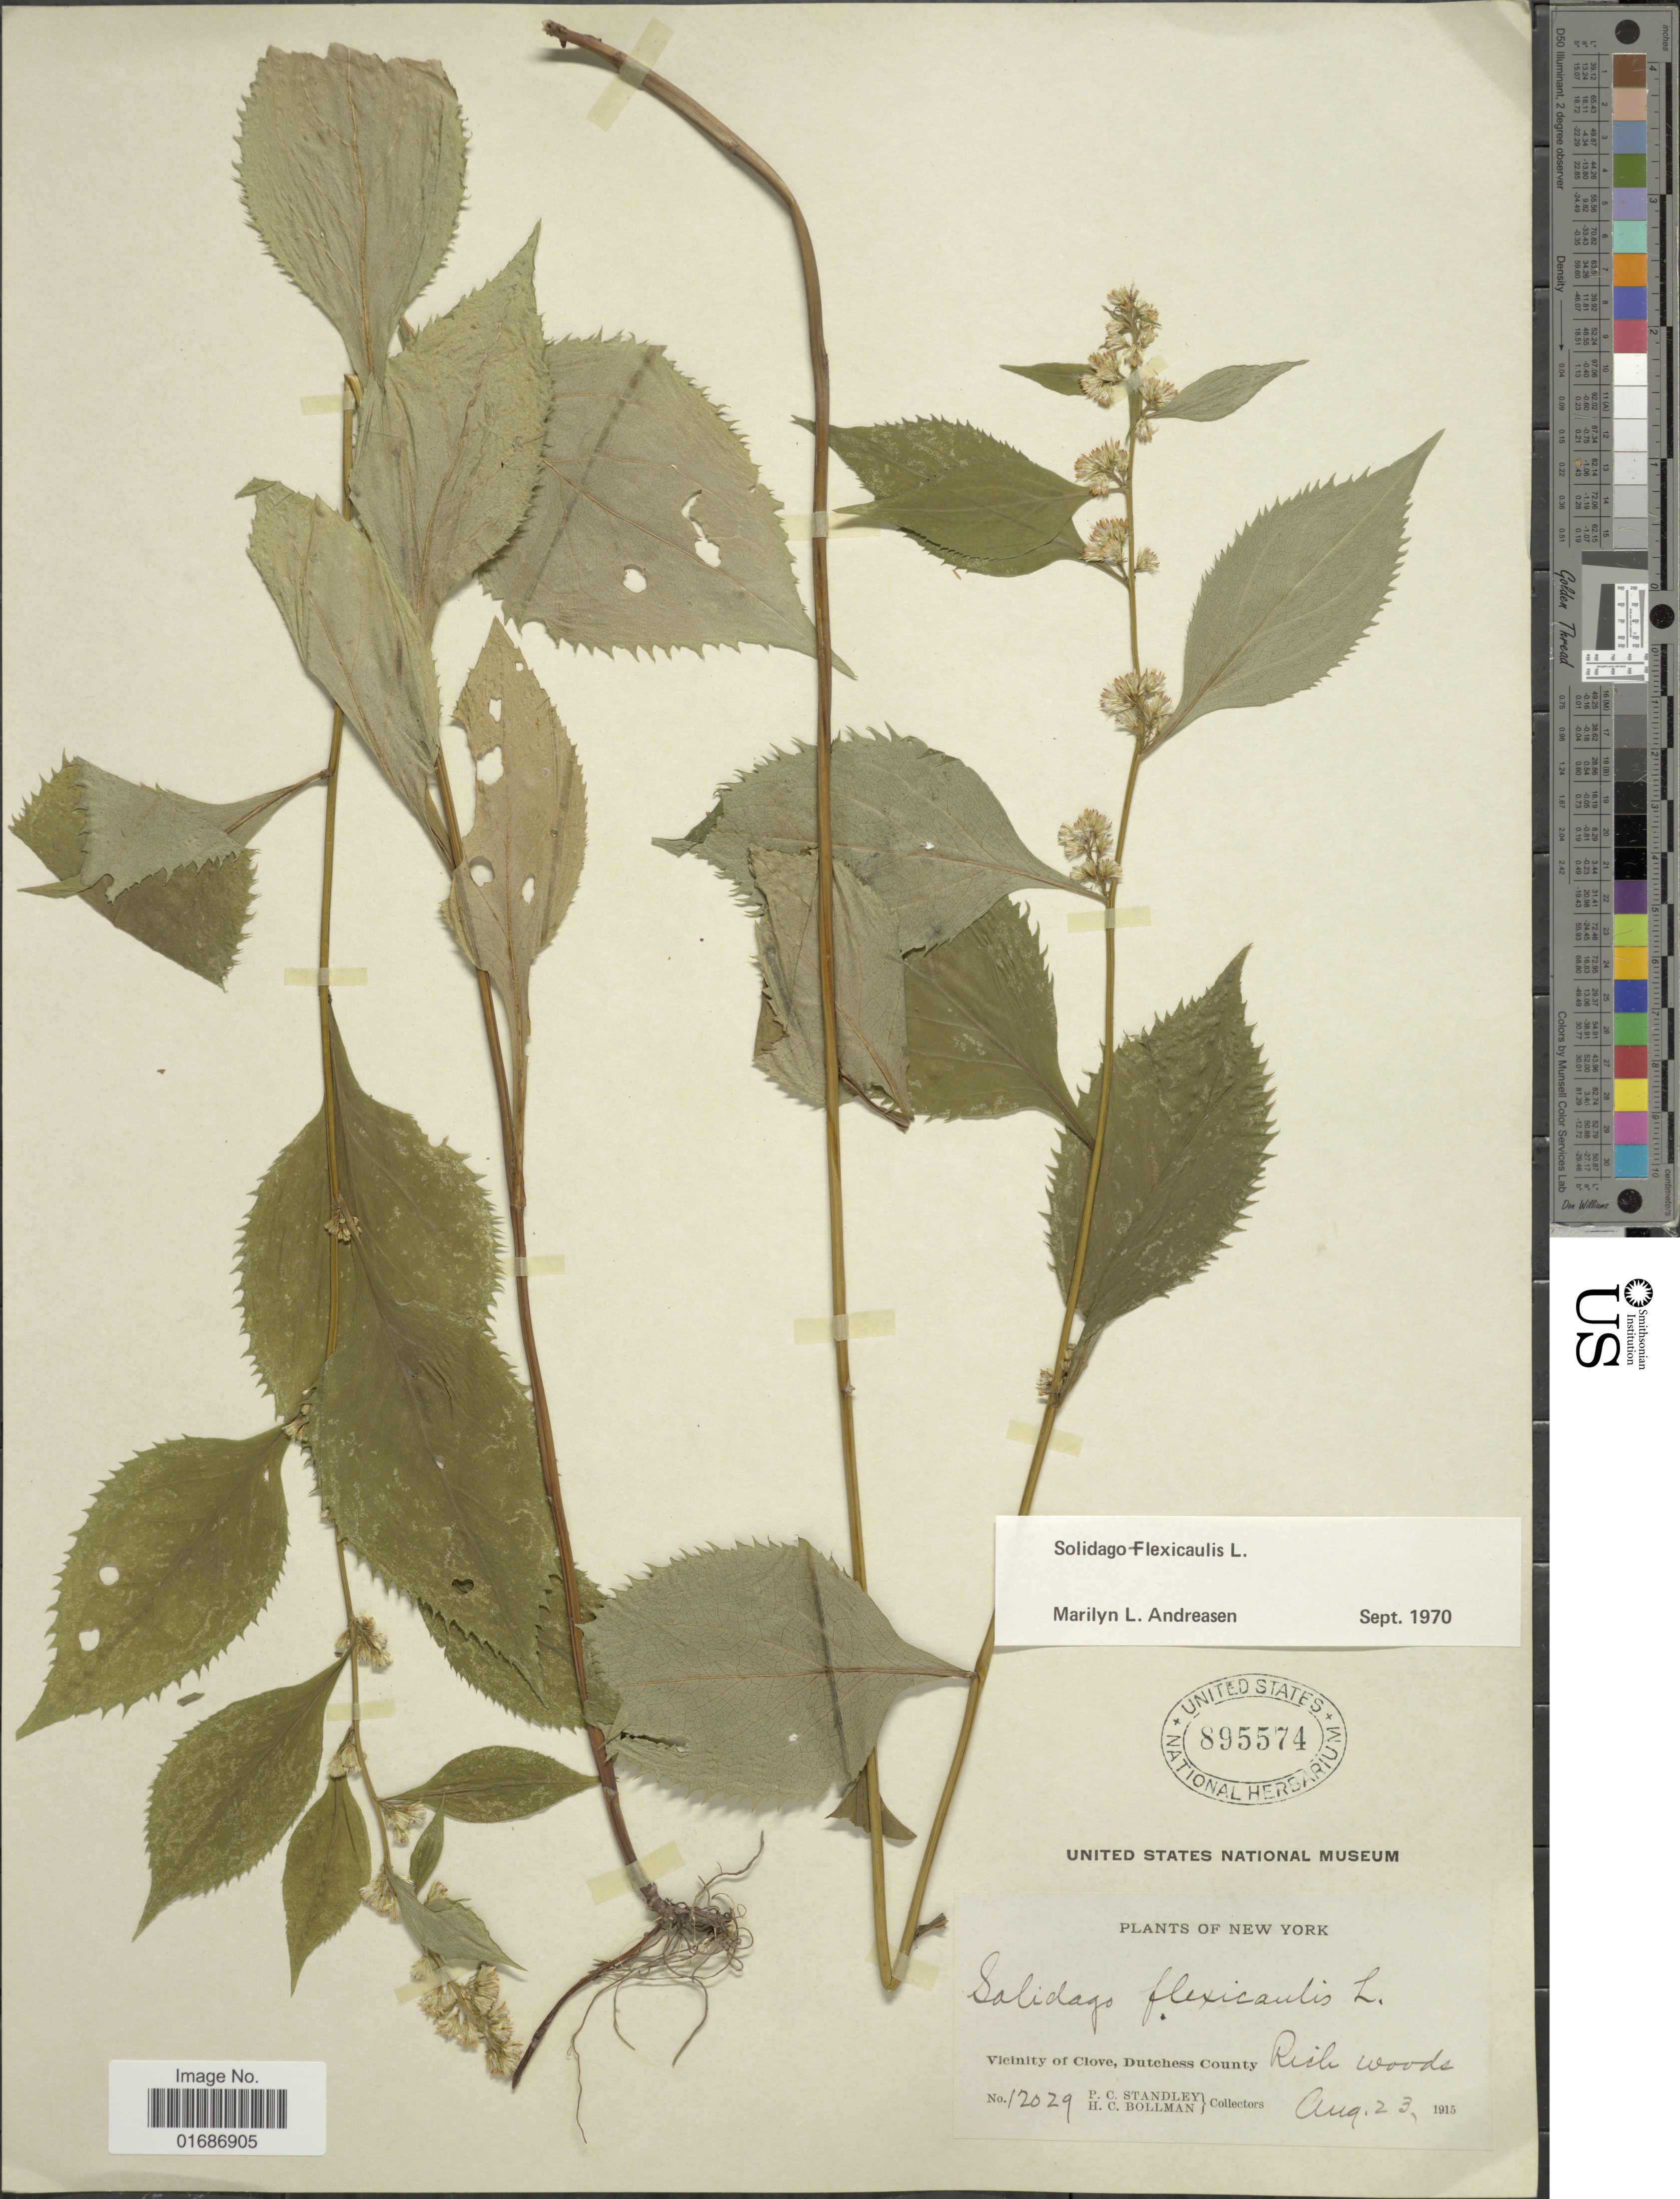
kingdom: Plantae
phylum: Tracheophyta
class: Magnoliopsida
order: Asterales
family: Asteraceae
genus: Solidago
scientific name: Solidago flexicaulis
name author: L.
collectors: P. C. Standley & H. C. Bollman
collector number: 12029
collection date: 1915-08-23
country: United States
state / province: New York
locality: Vicinity of Clove, Dutches County, Rich Woods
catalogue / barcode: US 895574